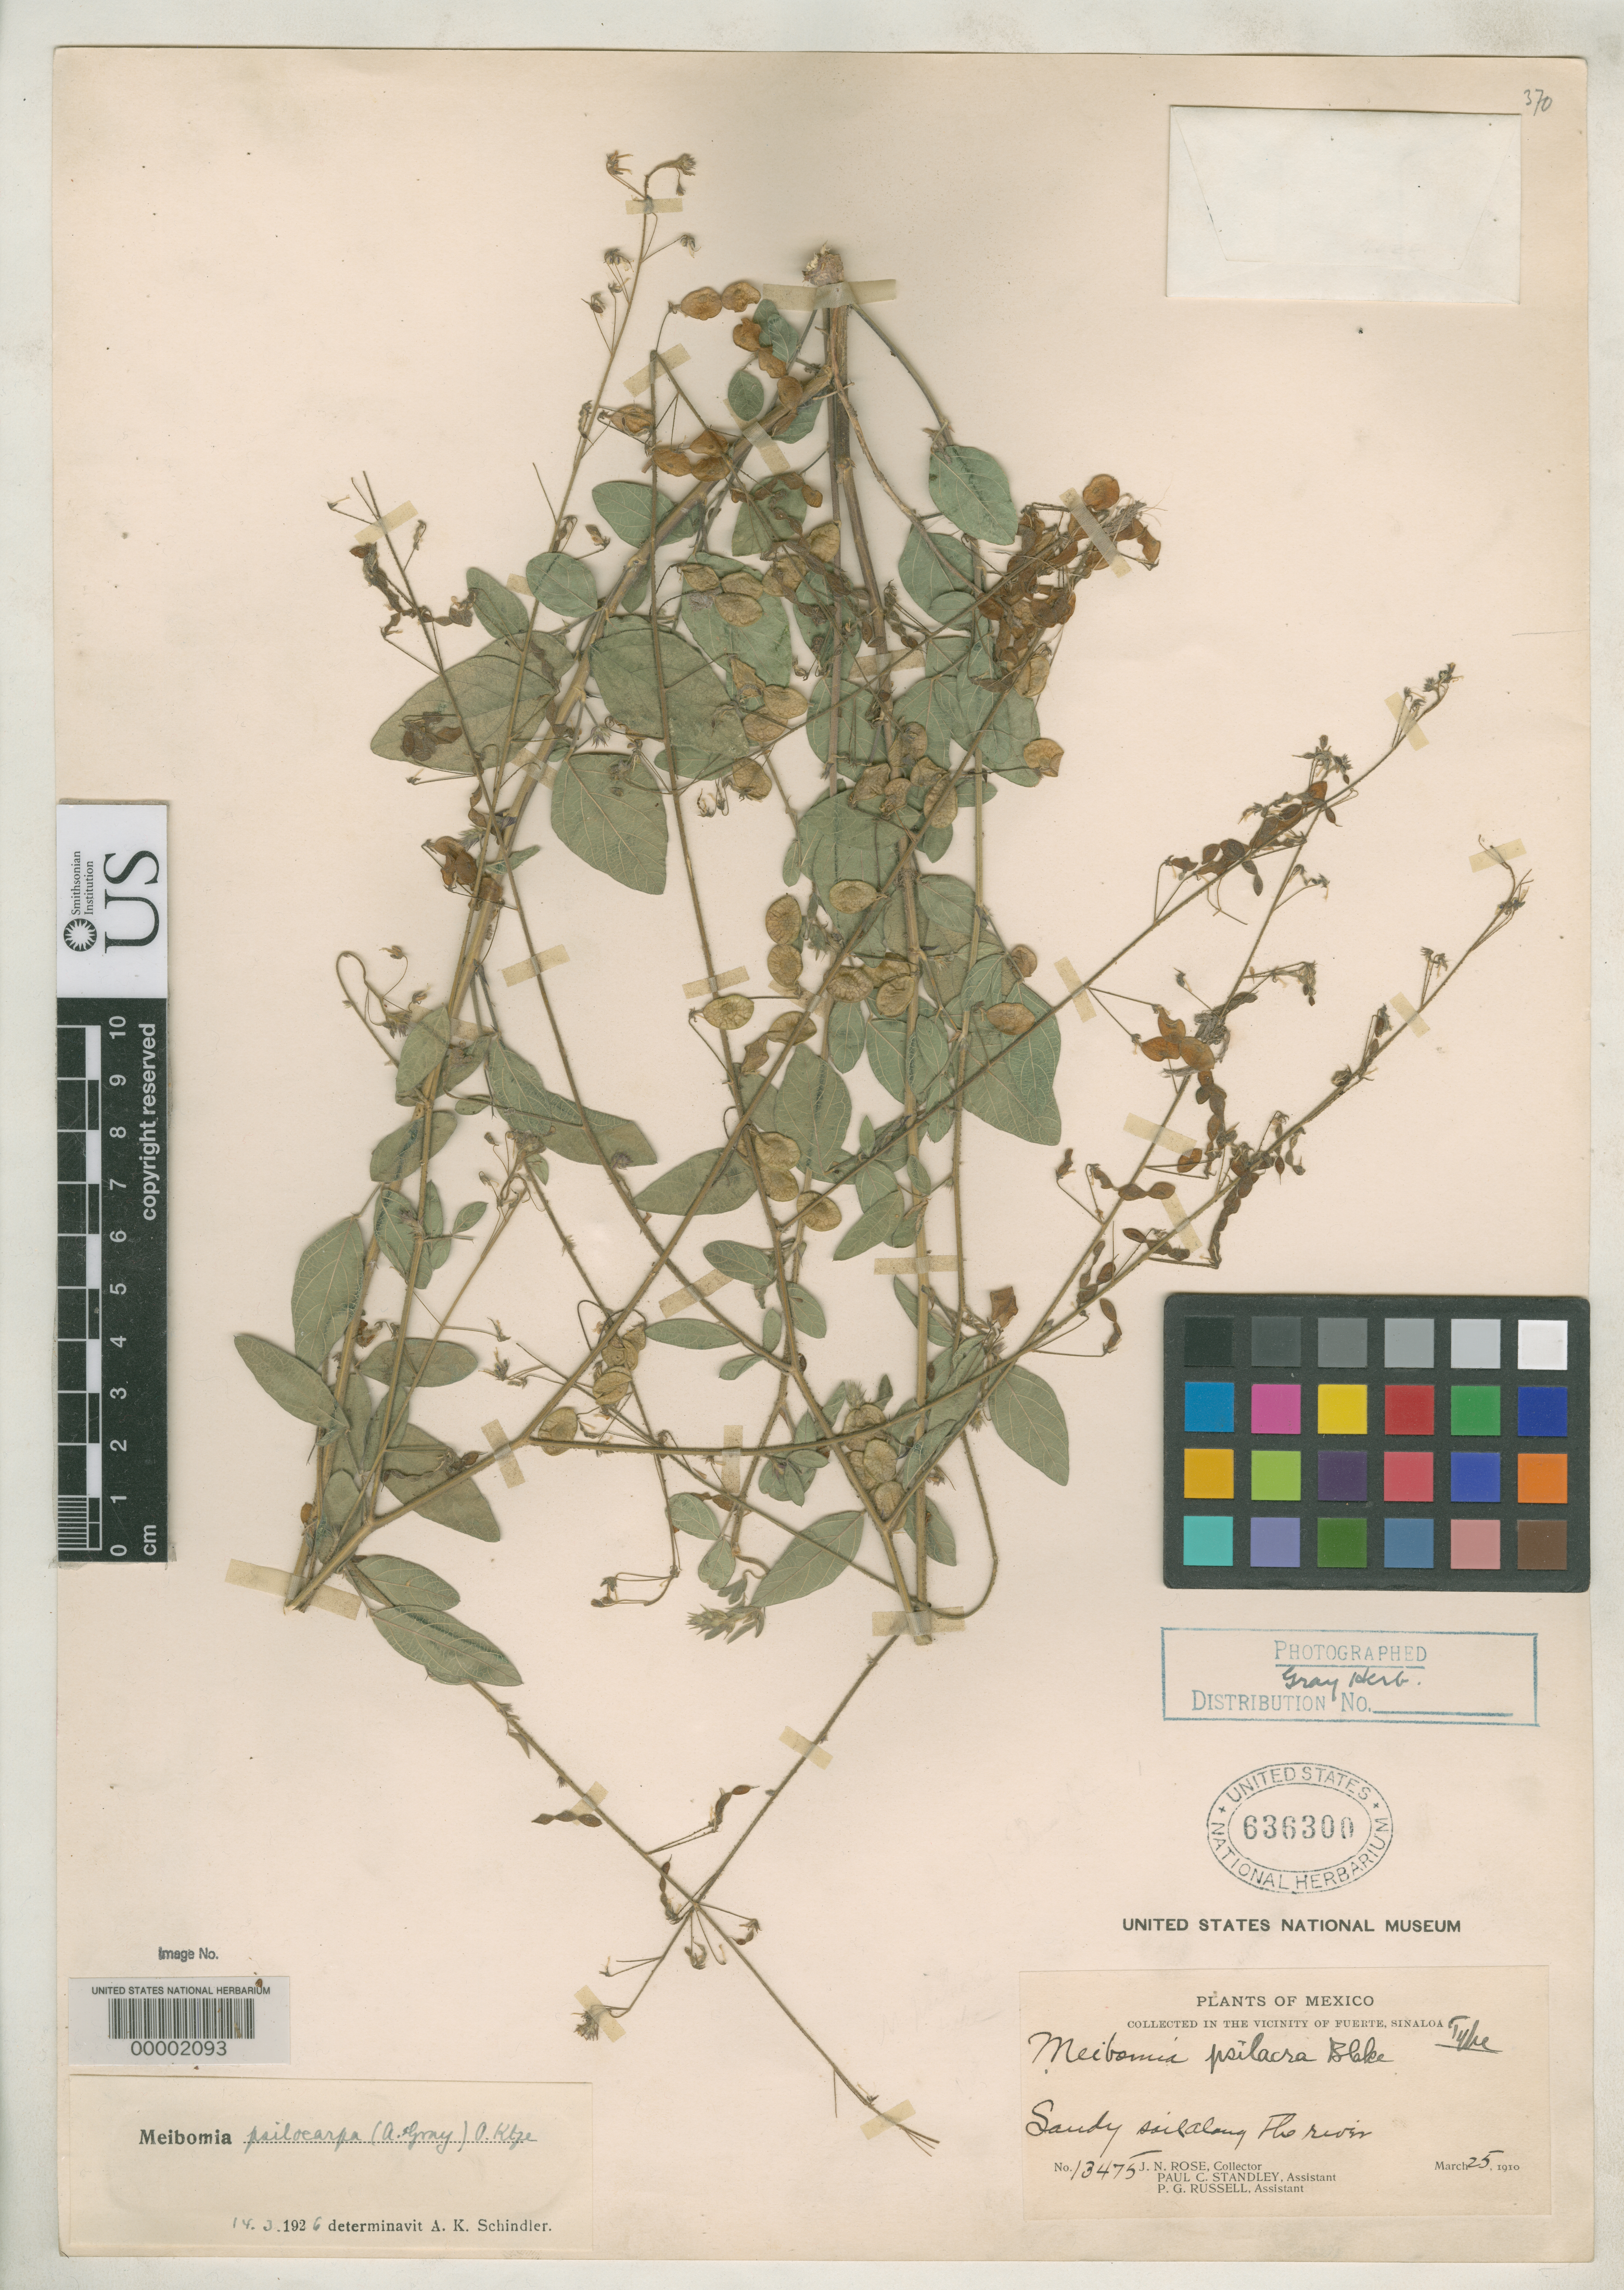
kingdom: Plantae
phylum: Tracheophyta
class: Magnoliopsida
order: Fabales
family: Fabaceae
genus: Meibomia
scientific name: Meibomia psilacra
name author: S.F. Blake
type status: Holotype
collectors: J. N. Rose, P. C. Standley & P. G. Russell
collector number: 13475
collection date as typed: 25 Mar 1910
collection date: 1910-03-25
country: Mexico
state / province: Sinaloa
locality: Near Fuerte.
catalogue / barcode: US 636300